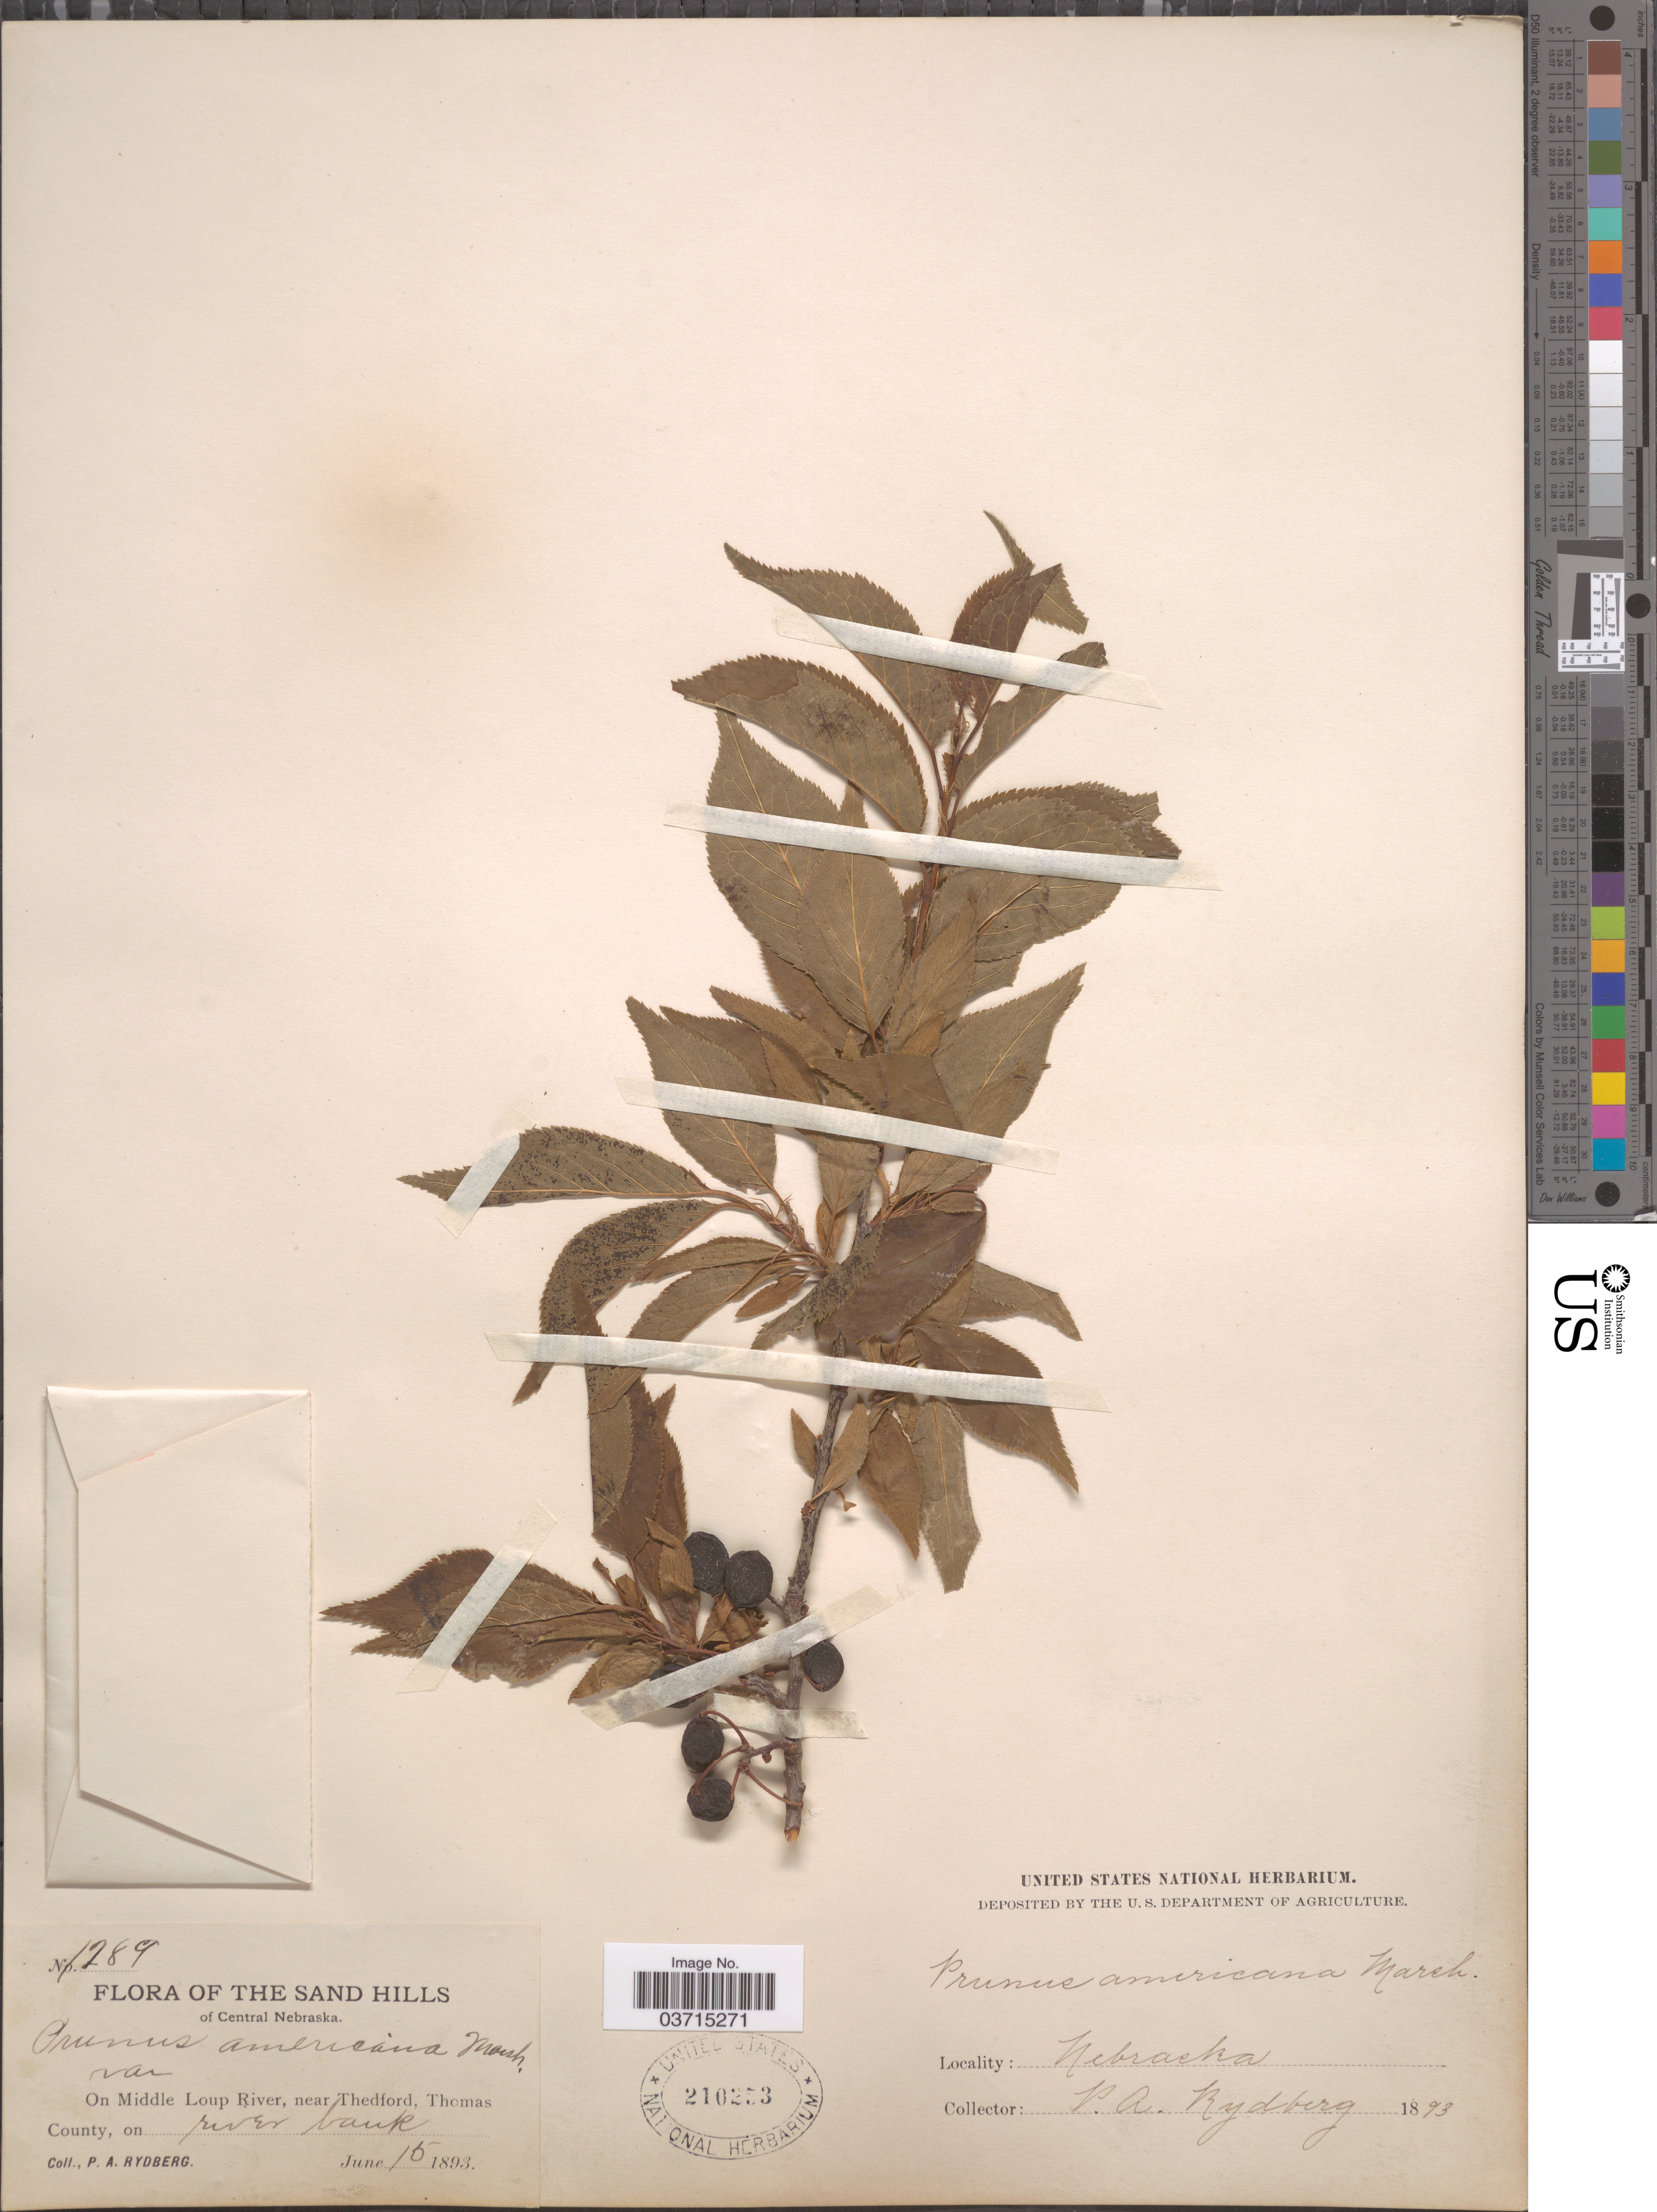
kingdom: Plantae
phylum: Tracheophyta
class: Magnoliopsida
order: Rosales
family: Rosaceae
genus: Prunus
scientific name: Prunus americana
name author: Marshall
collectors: P. A. Rydberg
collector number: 1289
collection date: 1893-06-15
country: United States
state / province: Nebraska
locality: The Sand Hills of Central Nebraska. On Middle Loup River, near Thedford, Thomas County, on river bank.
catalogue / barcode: US 210253